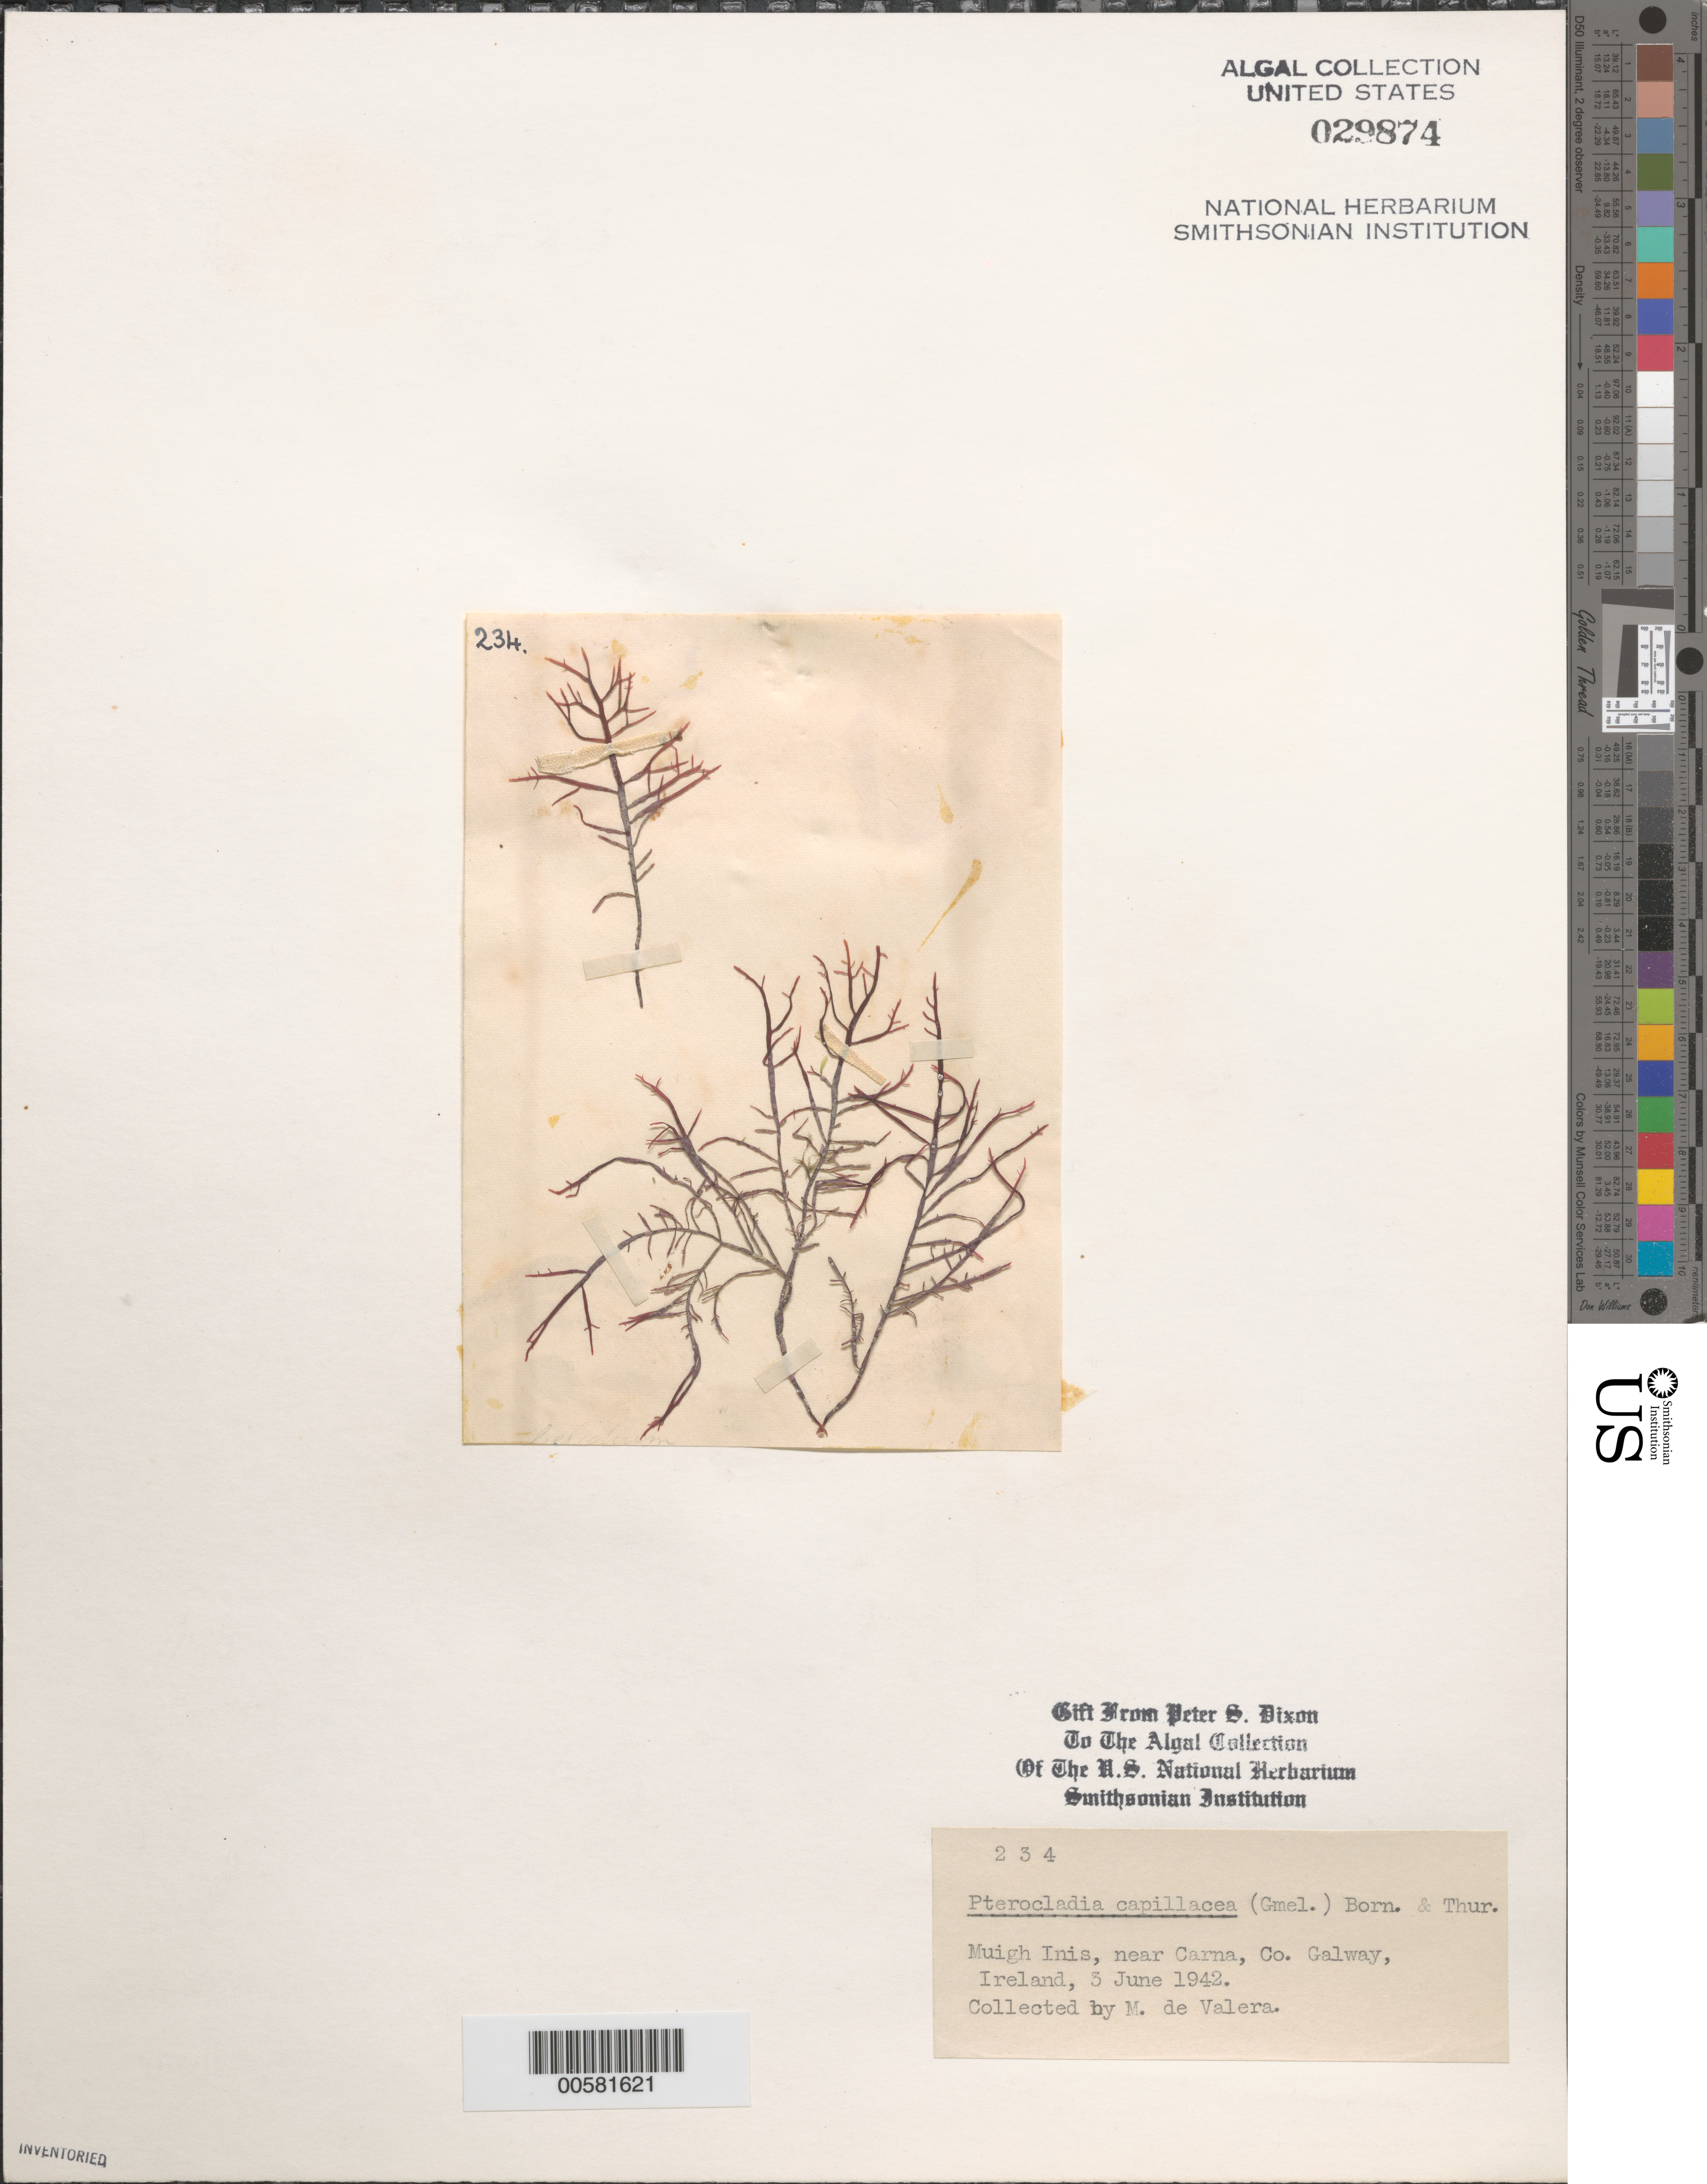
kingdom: Plantae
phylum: Rhodophyta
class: Florideophyceae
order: Gelidiales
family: Pterocladiaceae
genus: Pterocladiella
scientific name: Pterocladiella capillacea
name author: (S.G. Gmel.) Santelices & Hommers.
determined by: Algae name updating Project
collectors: M. De Valera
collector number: PSD 234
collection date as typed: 03 Jun 1942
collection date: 1942-06-03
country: Ireland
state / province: Connaught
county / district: Galway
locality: Muigh Inis, near Carna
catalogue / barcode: US 29874